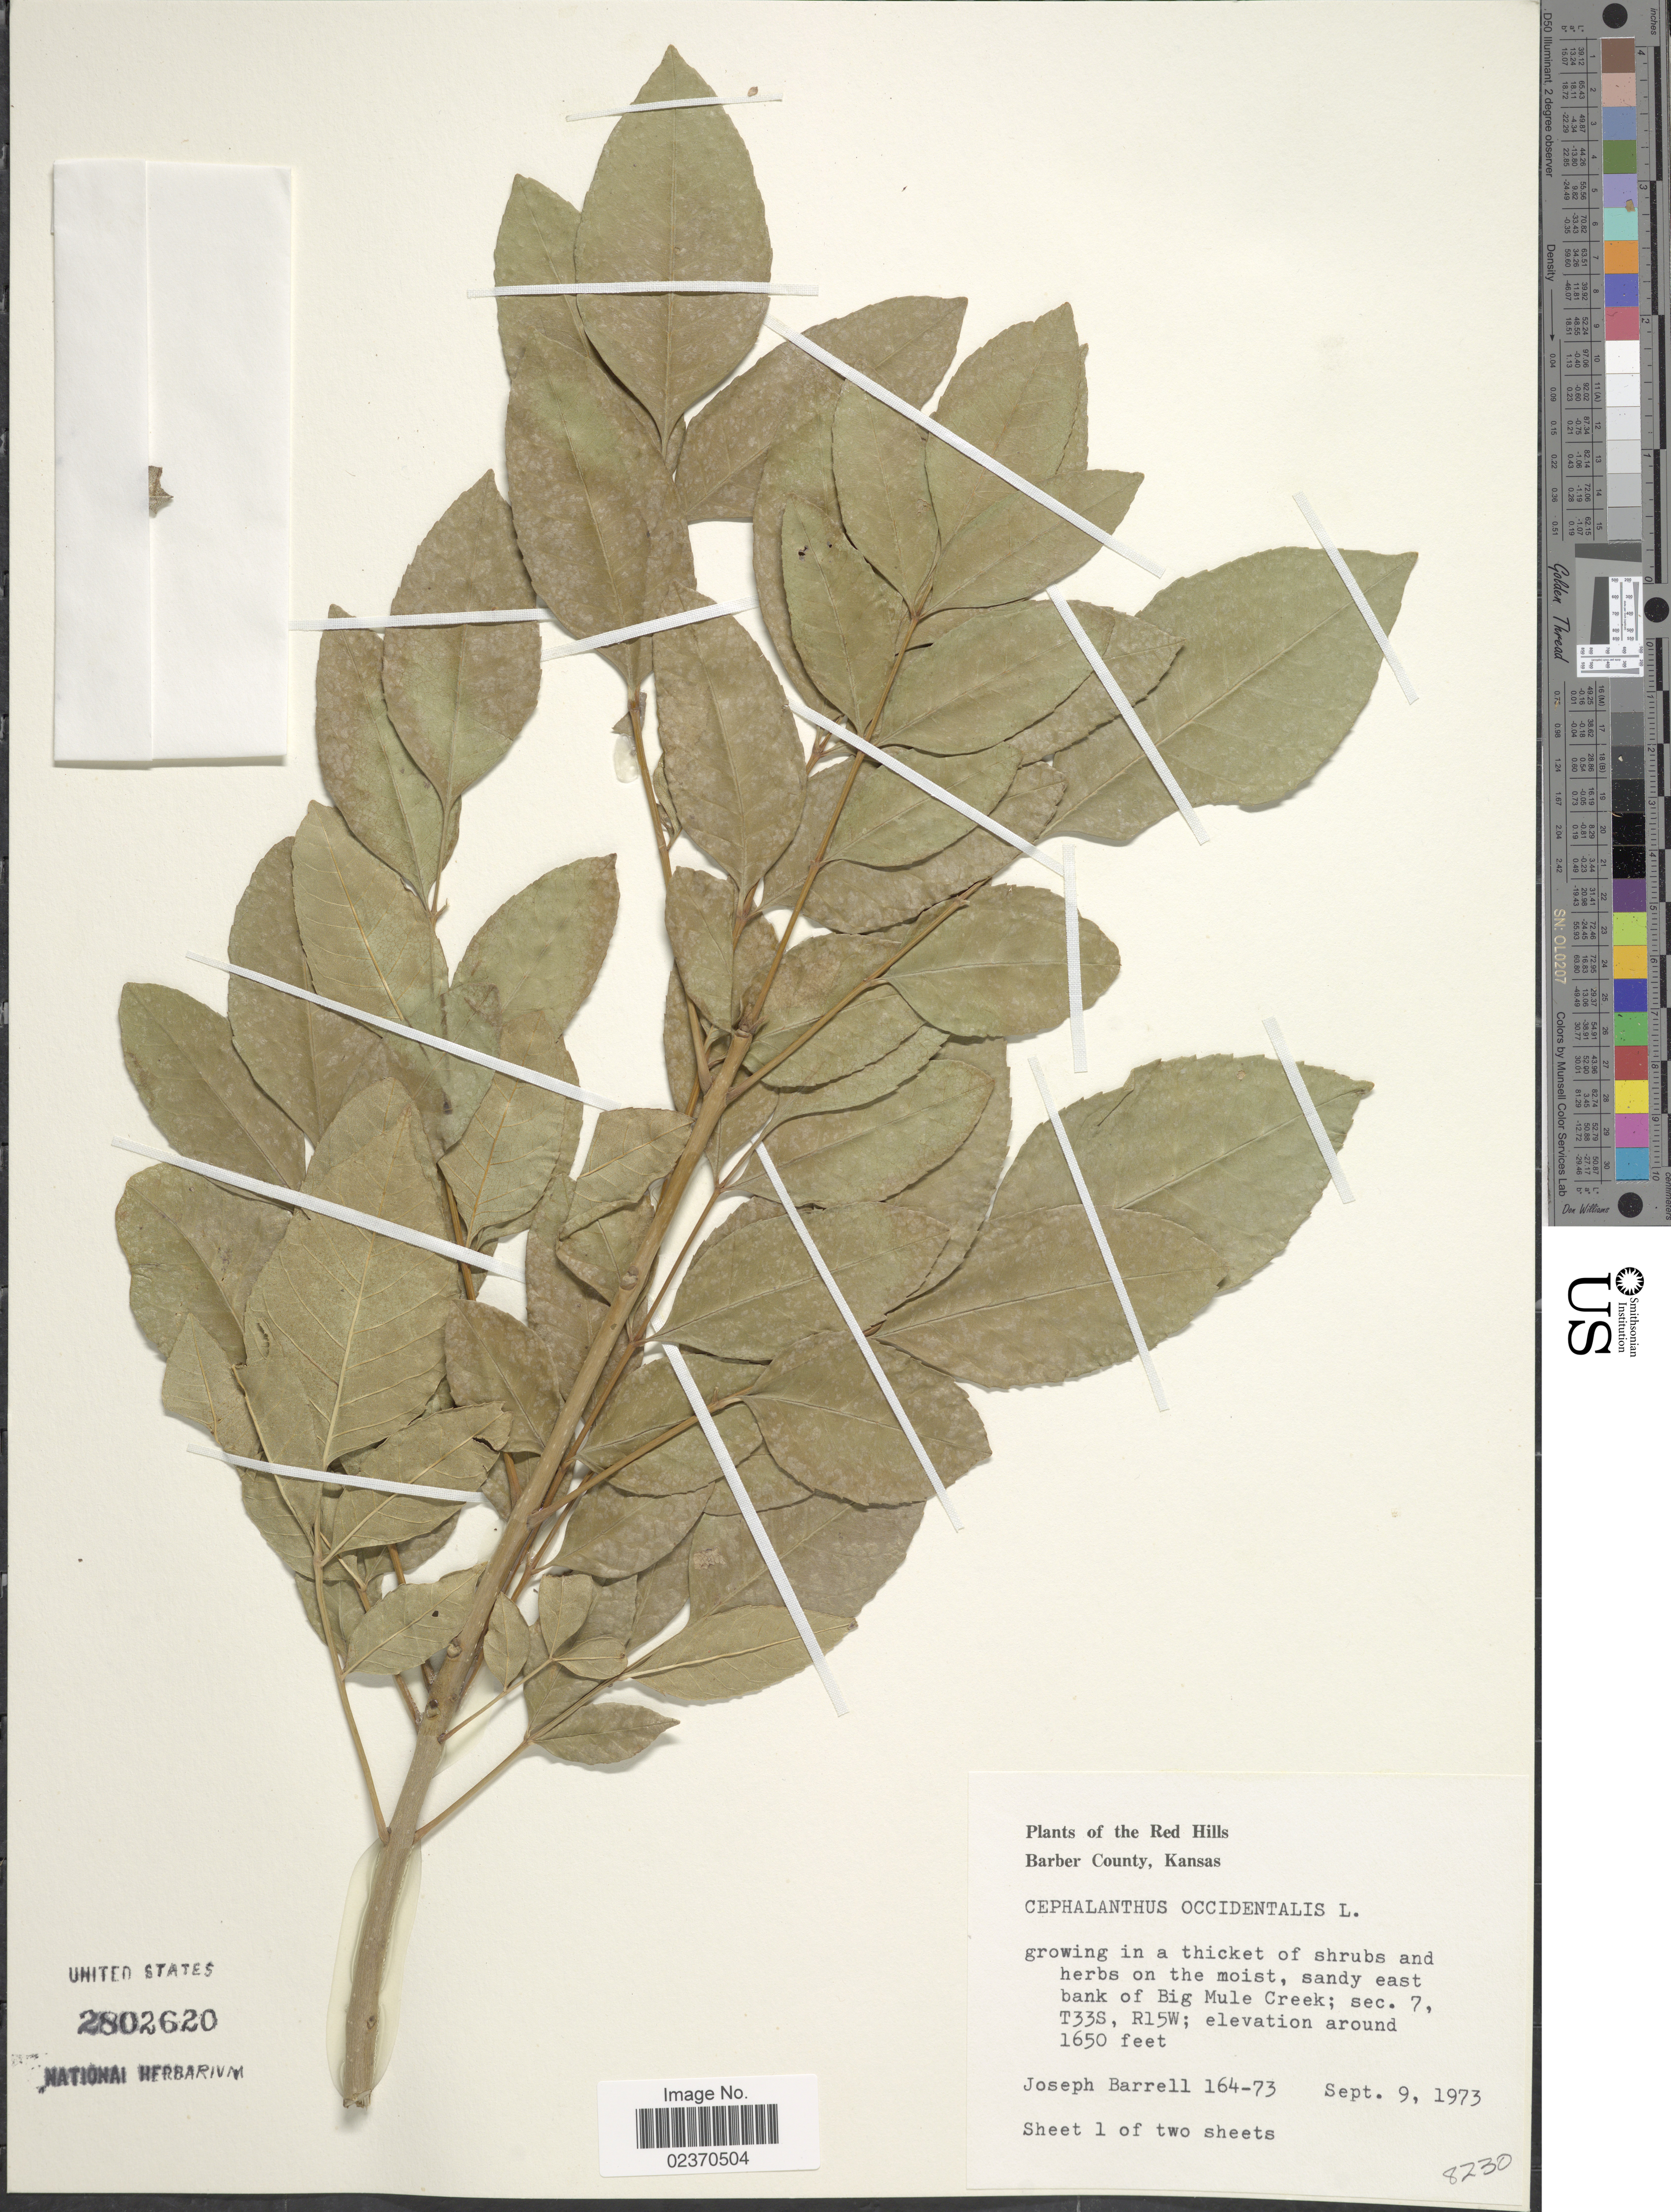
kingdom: Plantae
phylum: Tracheophyta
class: Magnoliopsida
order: Gentianales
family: Rubiaceae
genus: Cephalanthus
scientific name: Cephalanthus occidentalis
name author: L.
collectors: J. Barrell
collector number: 164-73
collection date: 1973-09-09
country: United States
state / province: Kansas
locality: Red Hills, Barber County. Sandy east bank of Big Mule Creek; sec. 7, T33S, R15W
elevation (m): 503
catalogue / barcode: US 2802620